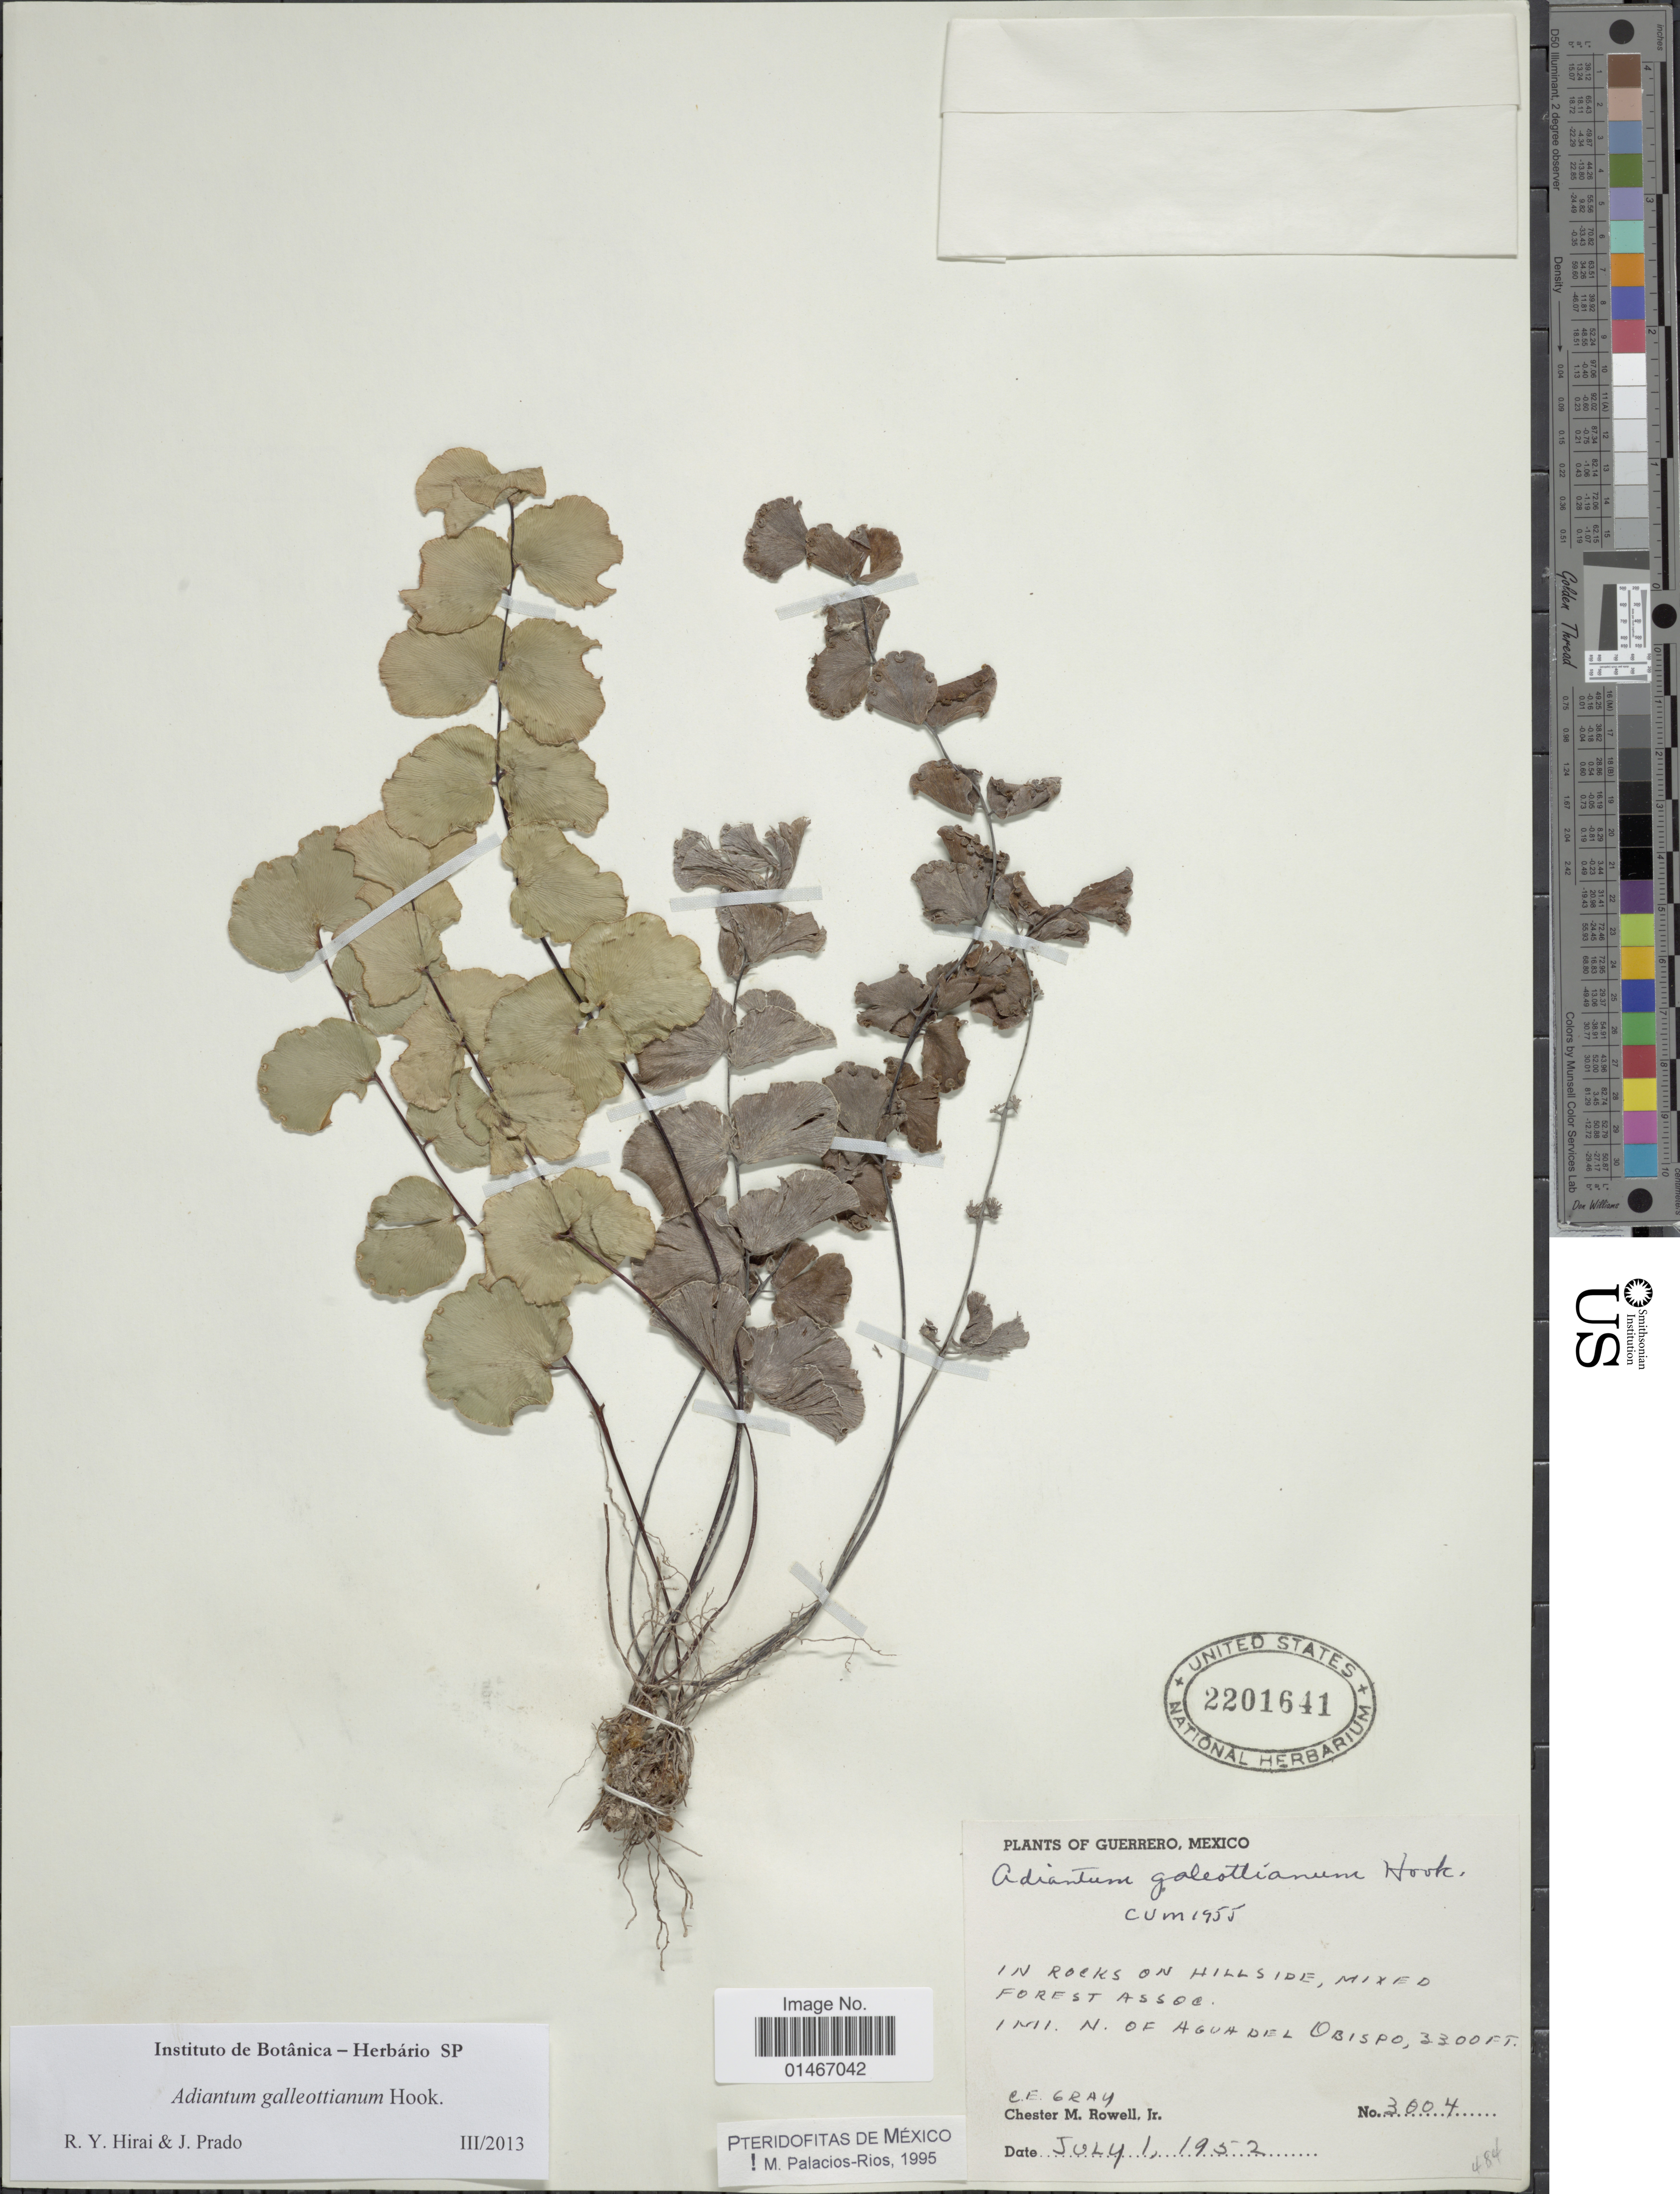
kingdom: Plantae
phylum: Tracheophyta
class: Polypodiopsida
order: Polypodiales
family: Pteridaceae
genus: Adiantum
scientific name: Adiantum galeottianum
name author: Hook.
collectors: C. Gray & C. M. Rowell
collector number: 3004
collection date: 1952-07-01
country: Mexico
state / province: Guerrero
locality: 1 mi. N. of Agua del Obispo.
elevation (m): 1006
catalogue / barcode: US 2201641